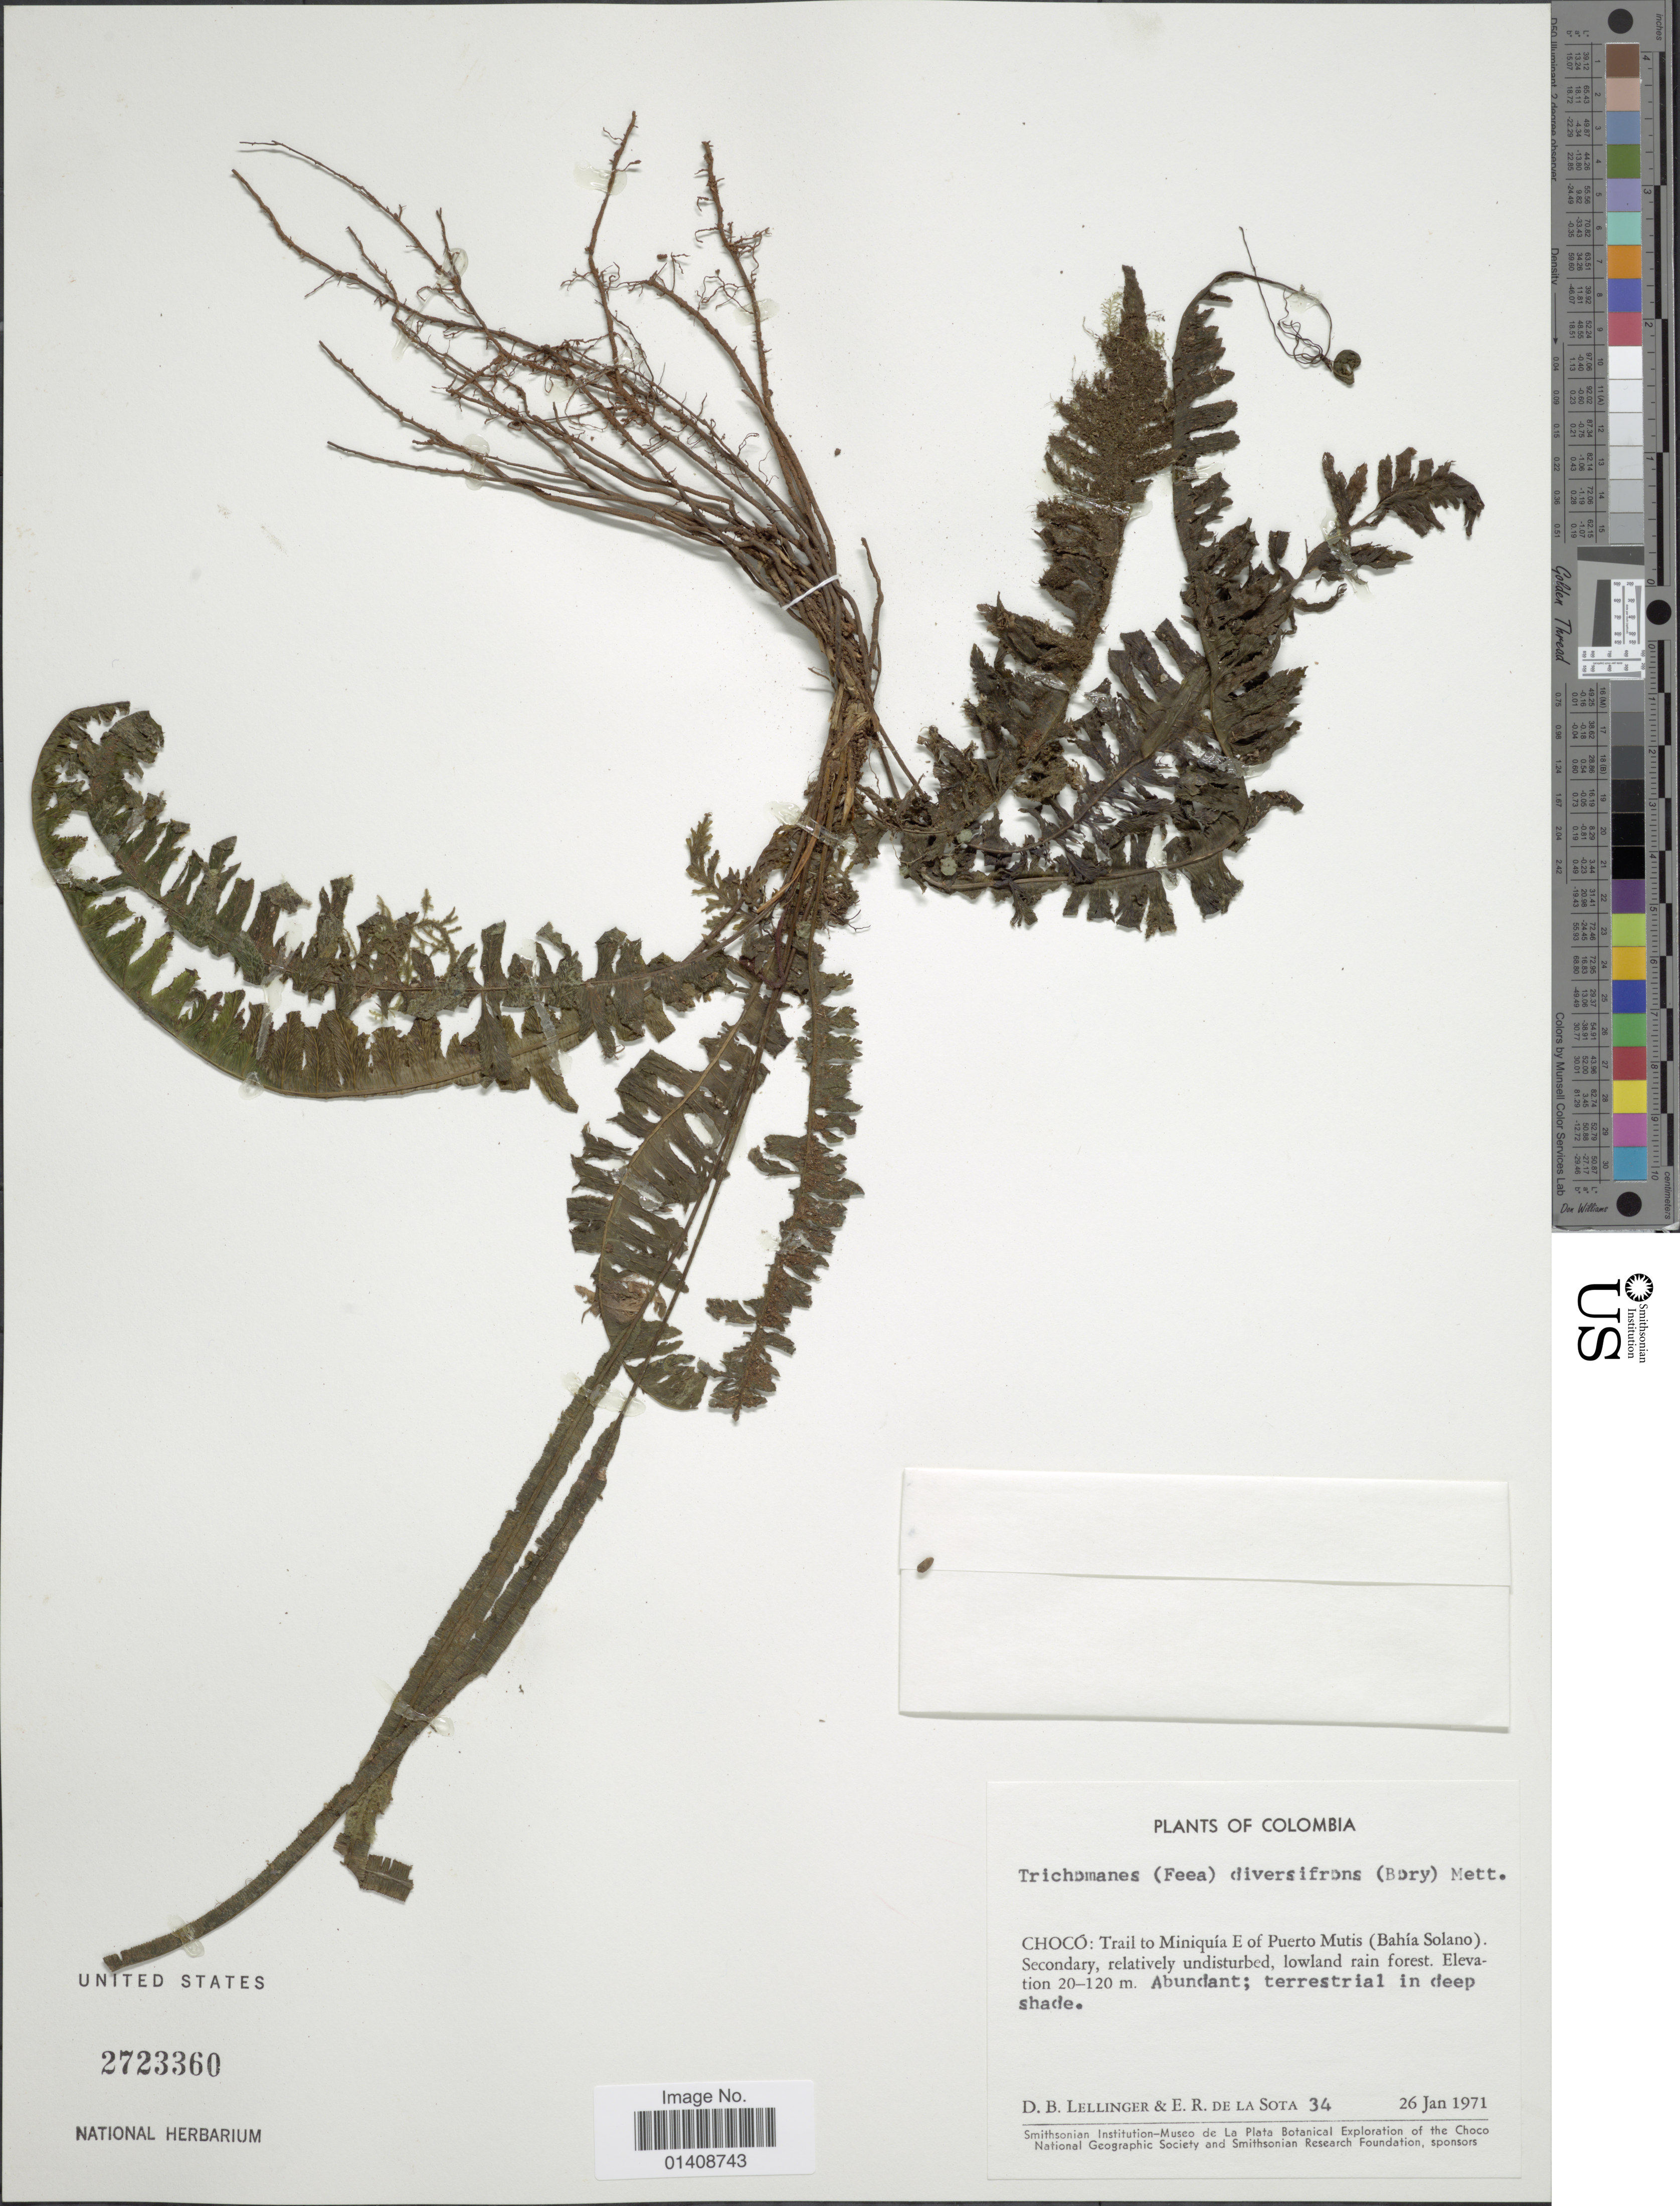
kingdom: Plantae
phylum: Tracheophyta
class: Polypodiopsida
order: Hymenophyllales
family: Hymenophyllaceae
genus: Trichomanes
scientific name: Trichomanes diversifrons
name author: (Bory) Mett. ex Sadeb.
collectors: D. B. Lellinger & E. R. de la Sota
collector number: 34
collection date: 1971-01-26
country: Colombia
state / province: Chocó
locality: Trail to Miniquia E of Puerto Mutis (Bahia Solano).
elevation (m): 20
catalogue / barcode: US 2723360